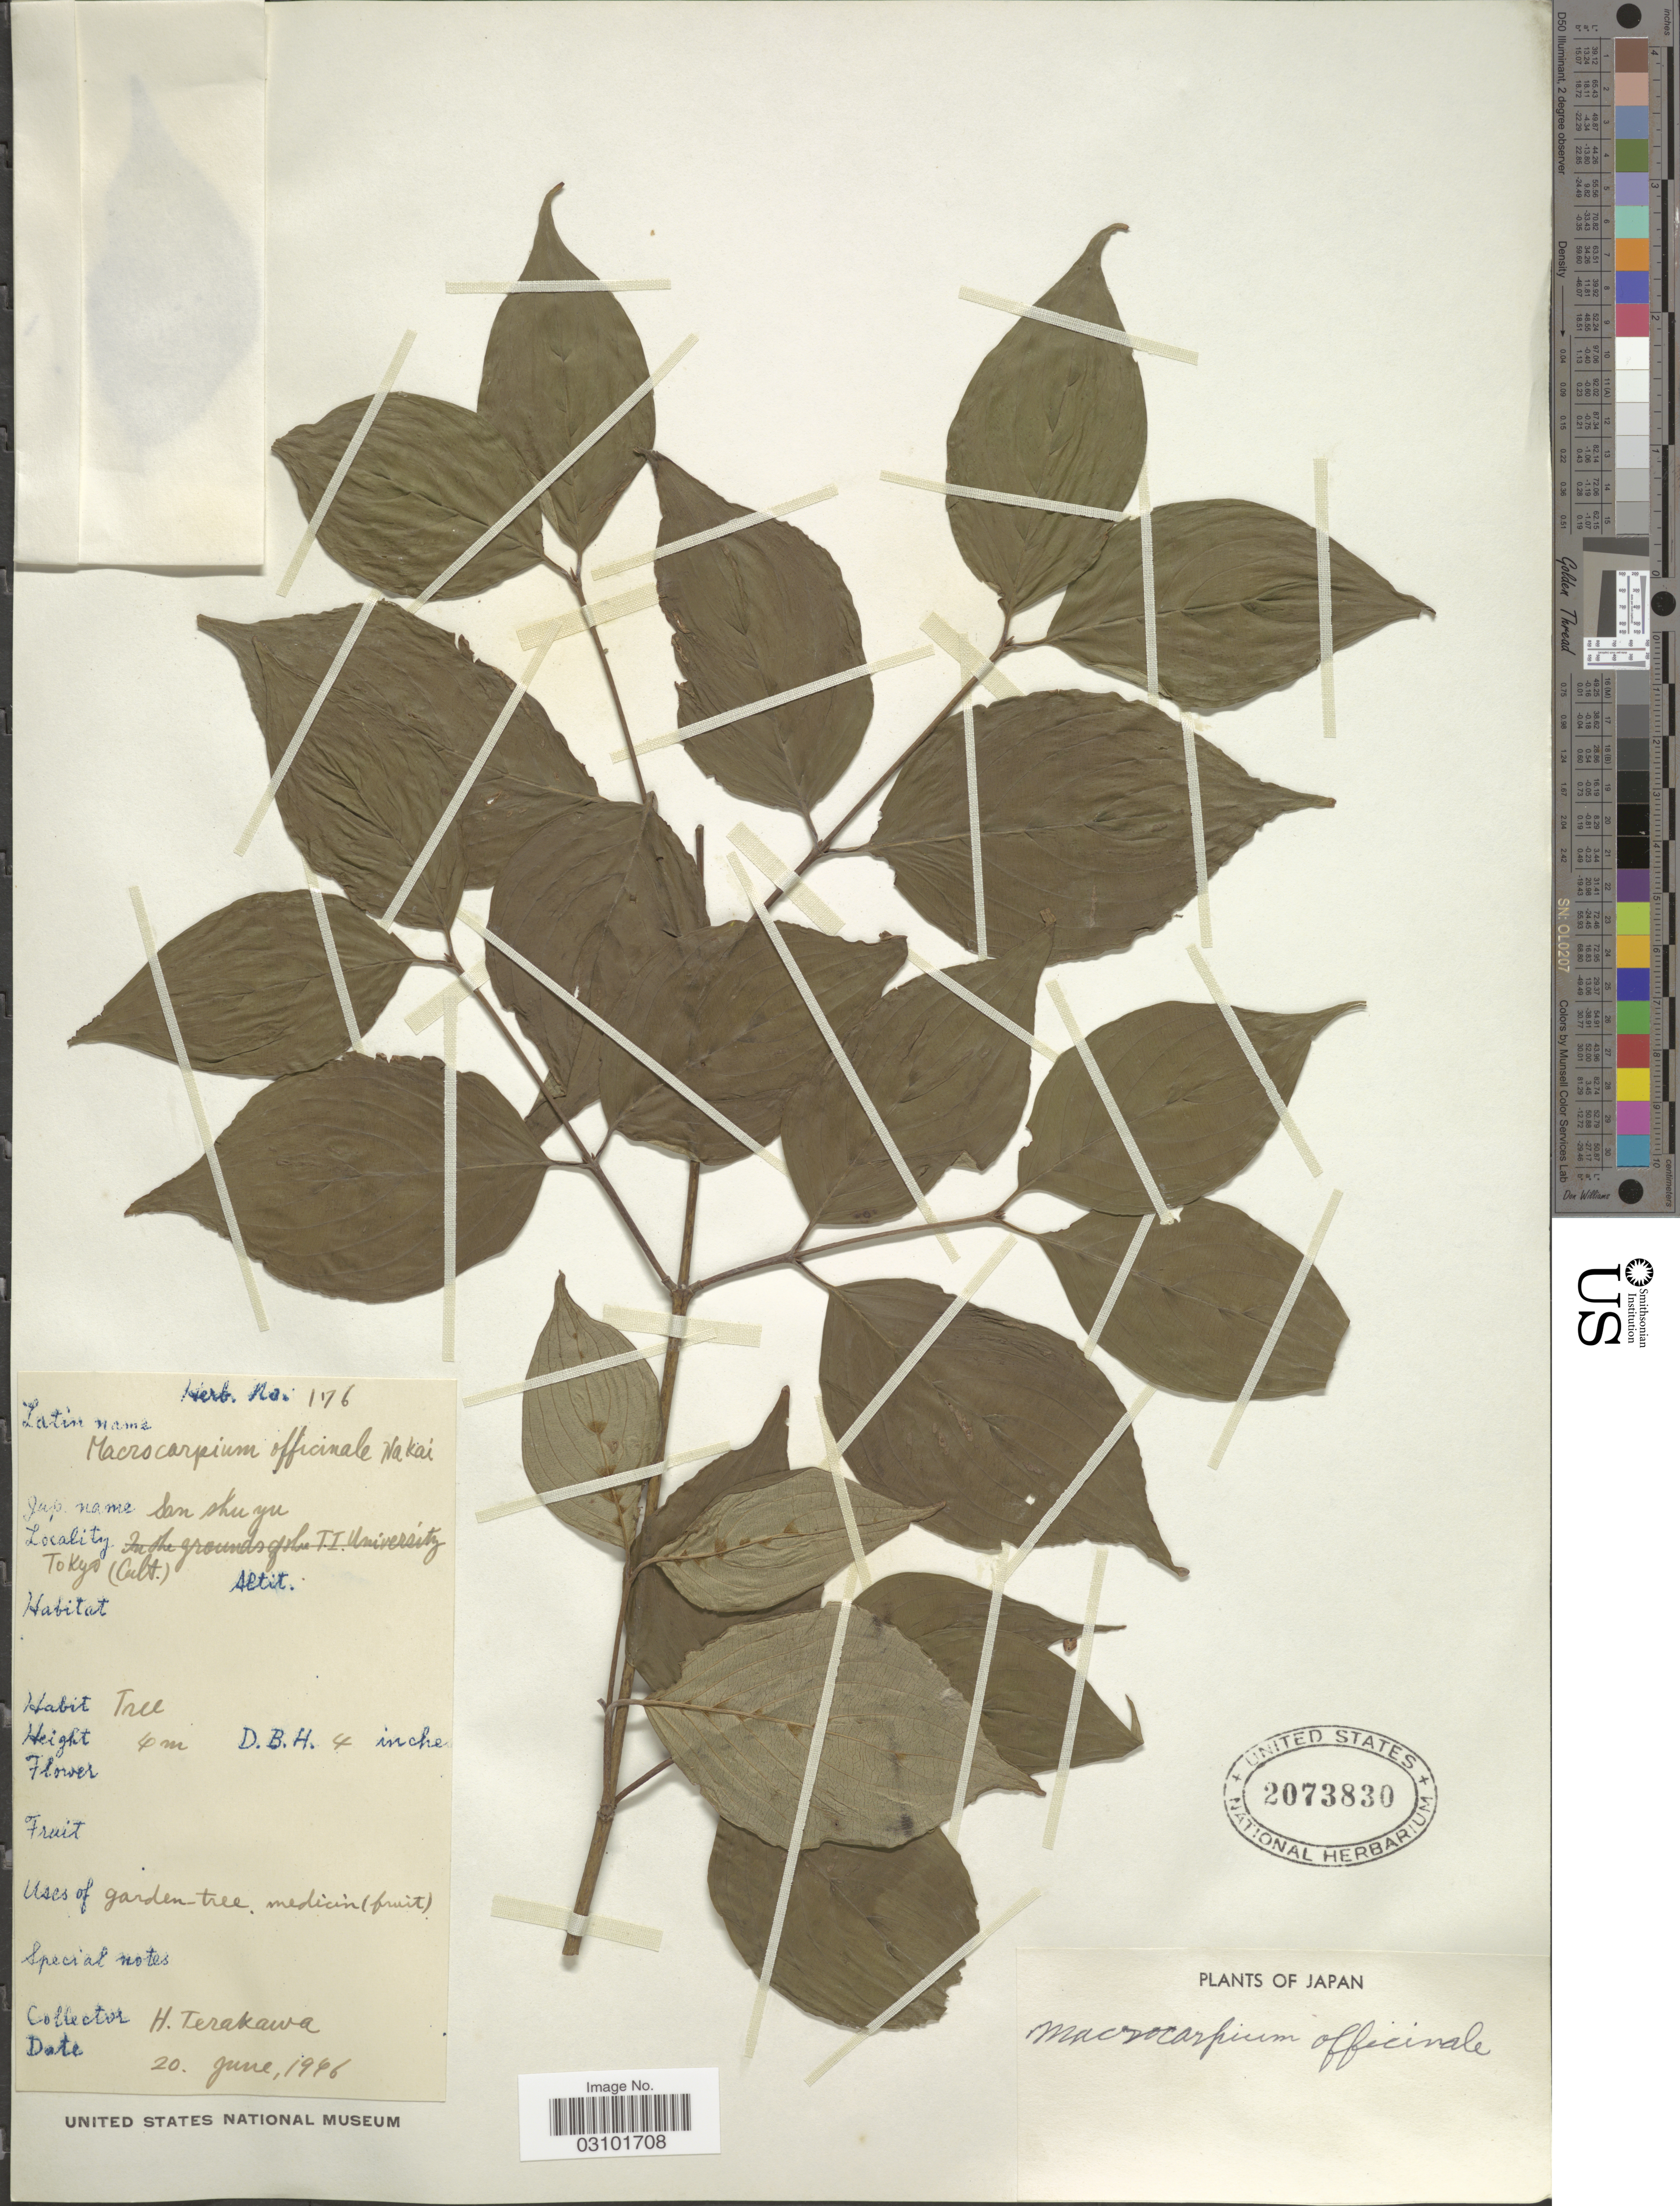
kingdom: Plantae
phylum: Tracheophyta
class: Magnoliopsida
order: Cornales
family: Cornaceae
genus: Cornus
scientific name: Cornus officinalis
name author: Siebold & Zucc.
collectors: H. Terakawa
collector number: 176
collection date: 1946-06-20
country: Japan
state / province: Tokyo, Federal City of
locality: Tokyo.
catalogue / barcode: US 2073830